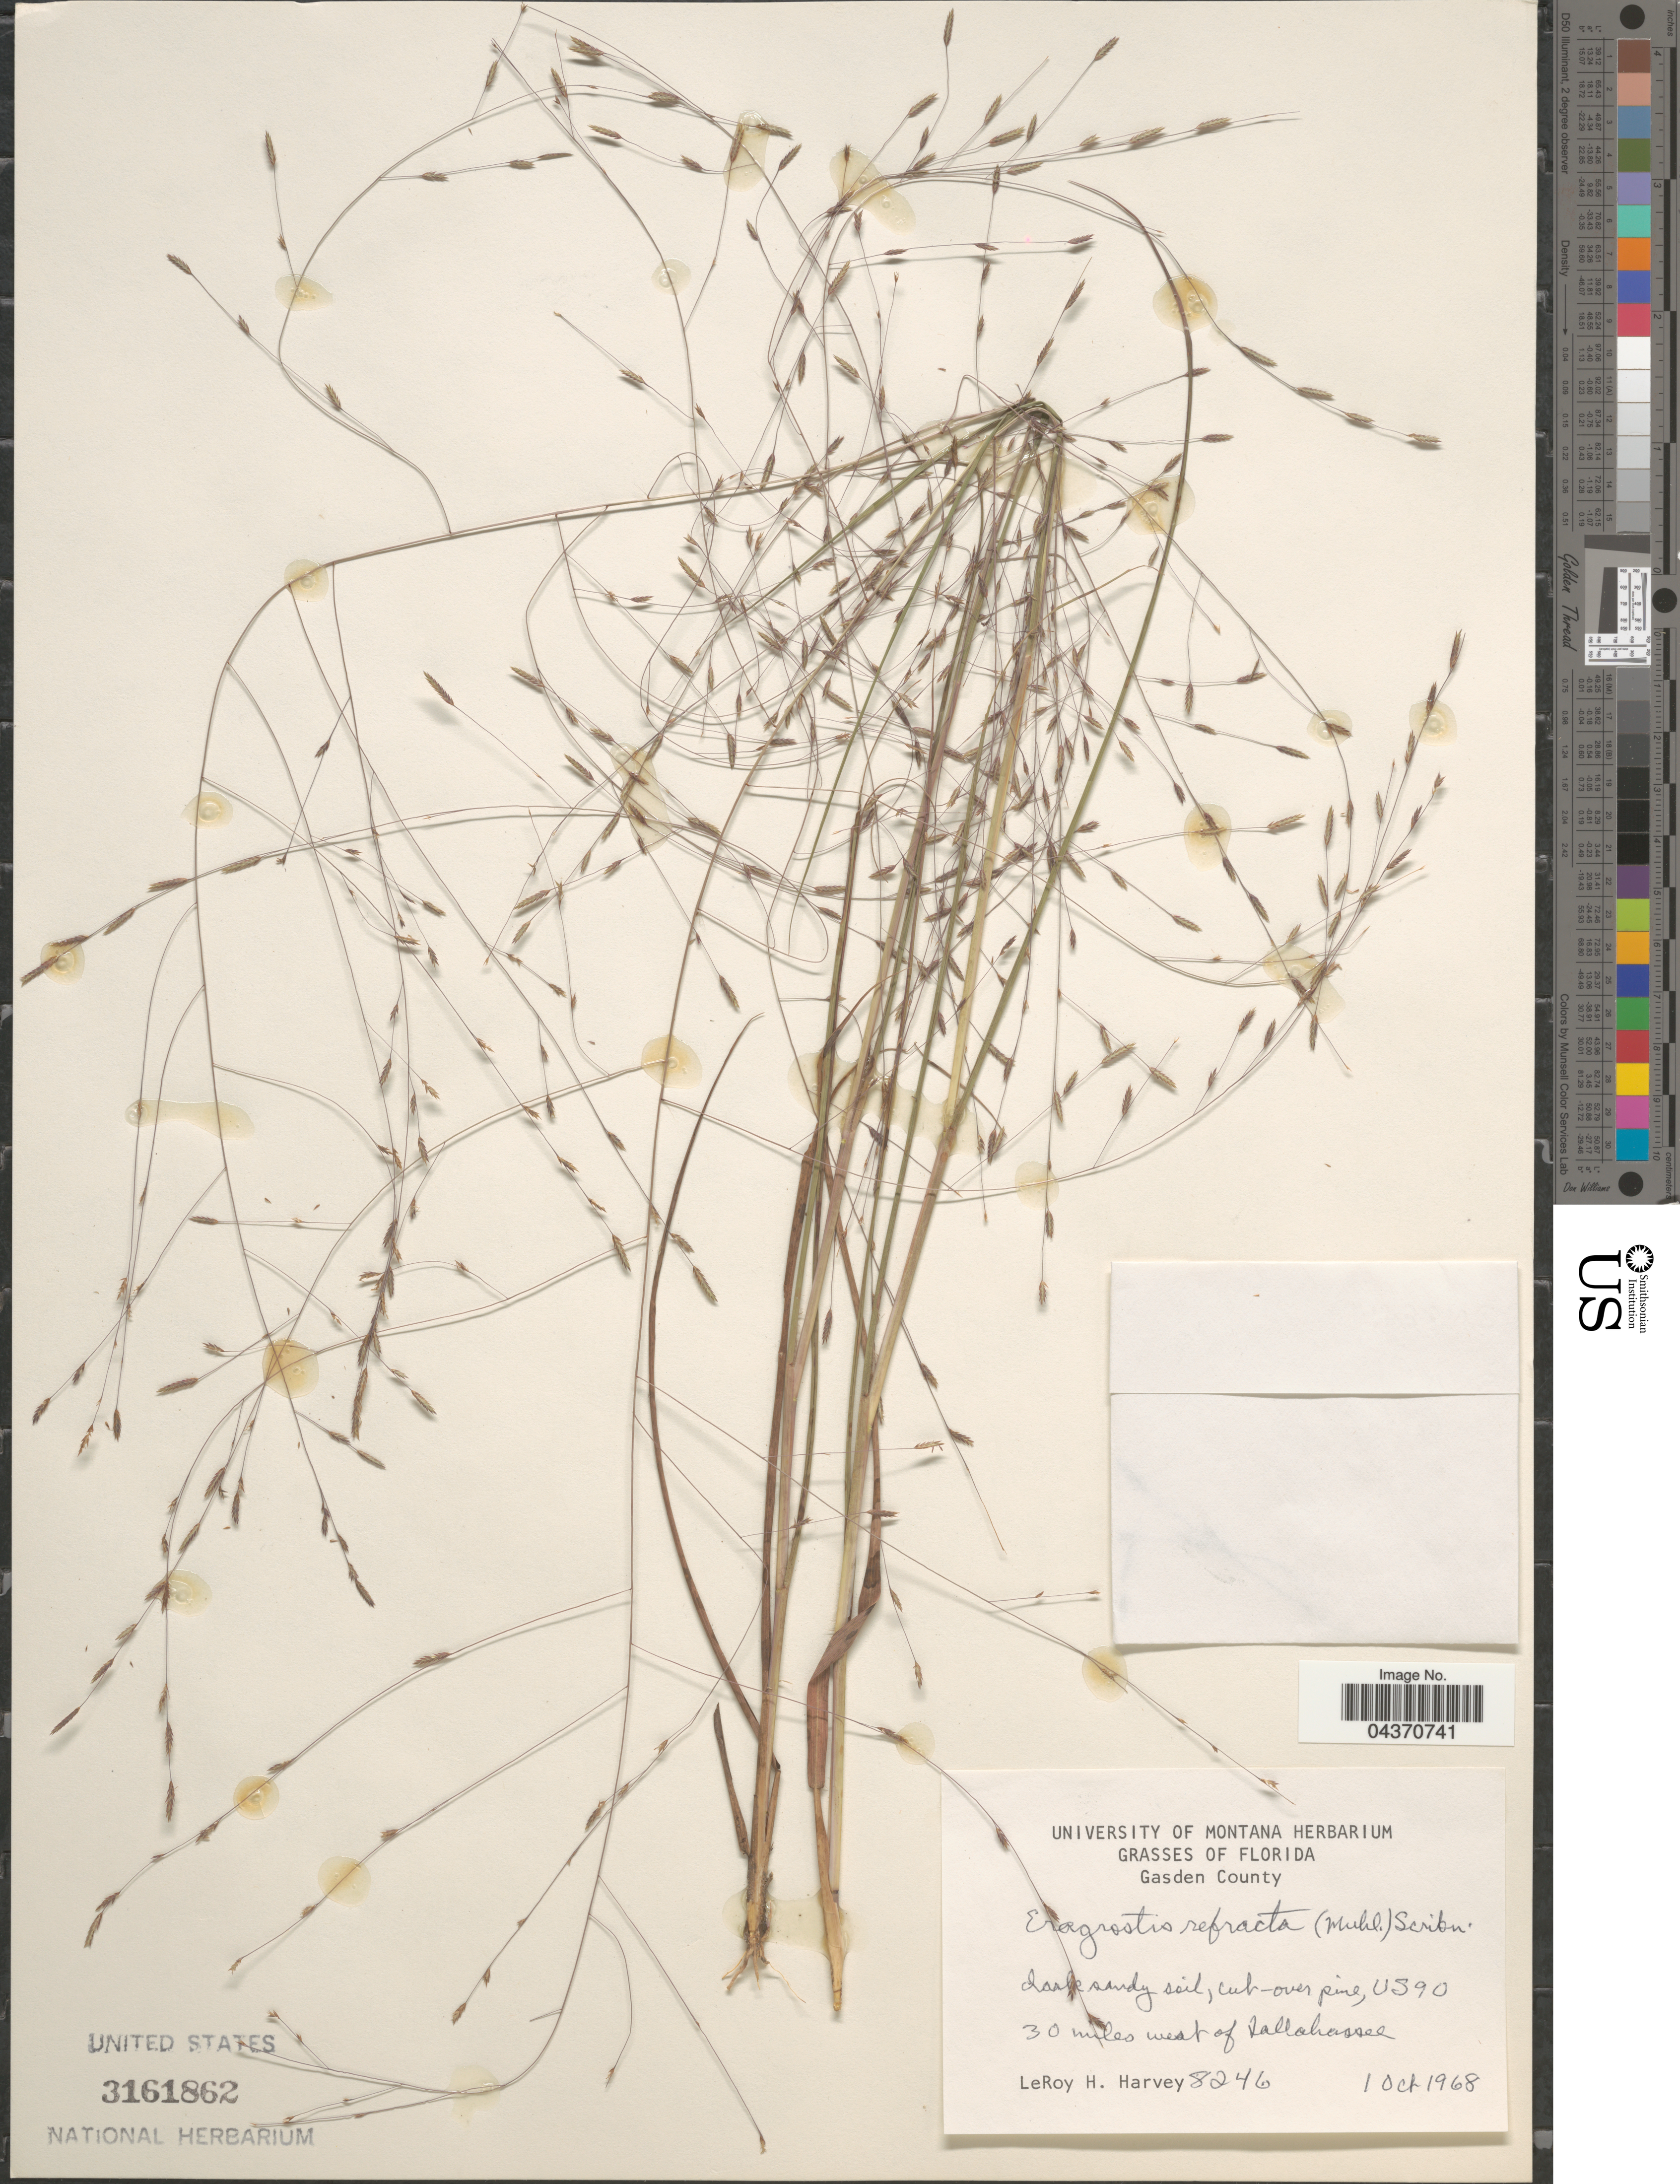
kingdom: Plantae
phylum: Tracheophyta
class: Liliopsida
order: Poales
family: Poaceae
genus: Eragrostis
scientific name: Eragrostis refracta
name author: (Muhl.) Scribn.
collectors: L. H. Harvey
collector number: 8246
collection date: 1968-10-01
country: United States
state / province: Florida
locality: Gasden County. Dark sandy soil, cub-over pine, US90. 30 miles west of Tallahassee.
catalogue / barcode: US 3161862